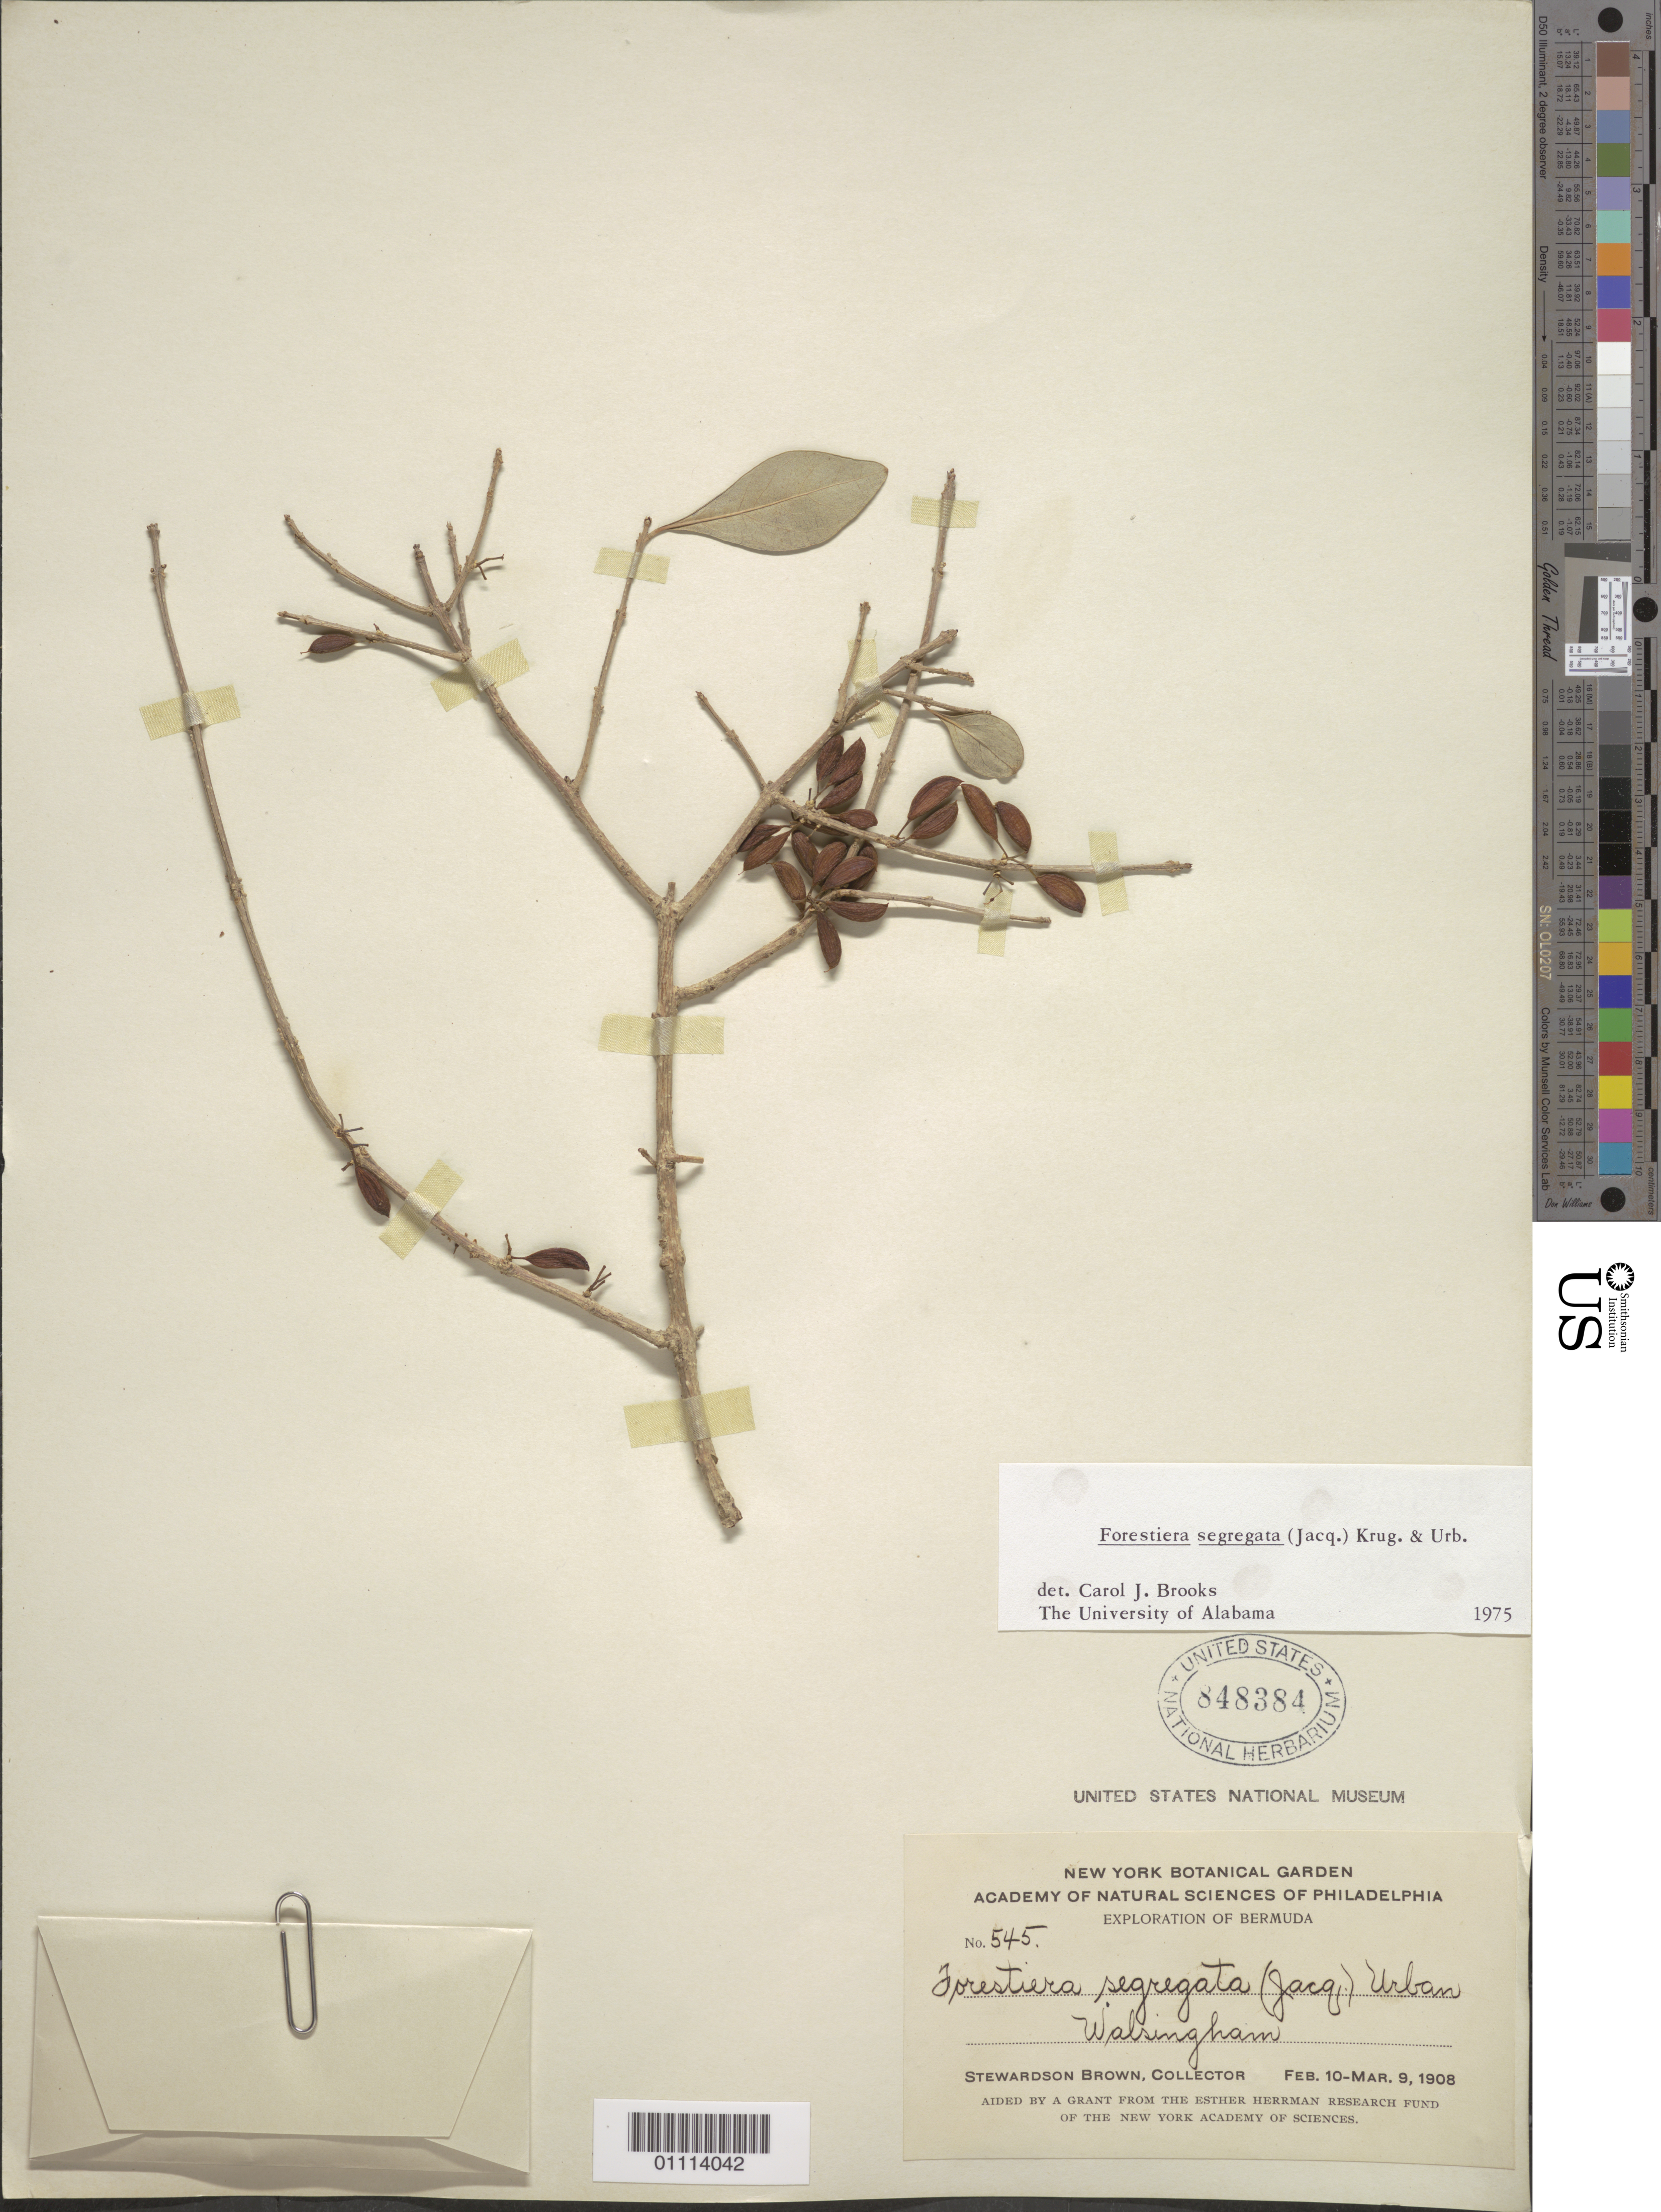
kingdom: Plantae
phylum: Tracheophyta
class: Magnoliopsida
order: Lamiales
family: Oleaceae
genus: Forestiera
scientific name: Forestiera segregata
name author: (Jacq.) Krug & Urb.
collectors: S. Brown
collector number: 545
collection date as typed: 10 Feb 1908 to 09 Mar 1908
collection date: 1908-02-10/1908-03-09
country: Bermuda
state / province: Hamilton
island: Bermuda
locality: Walsingham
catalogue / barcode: US 848384